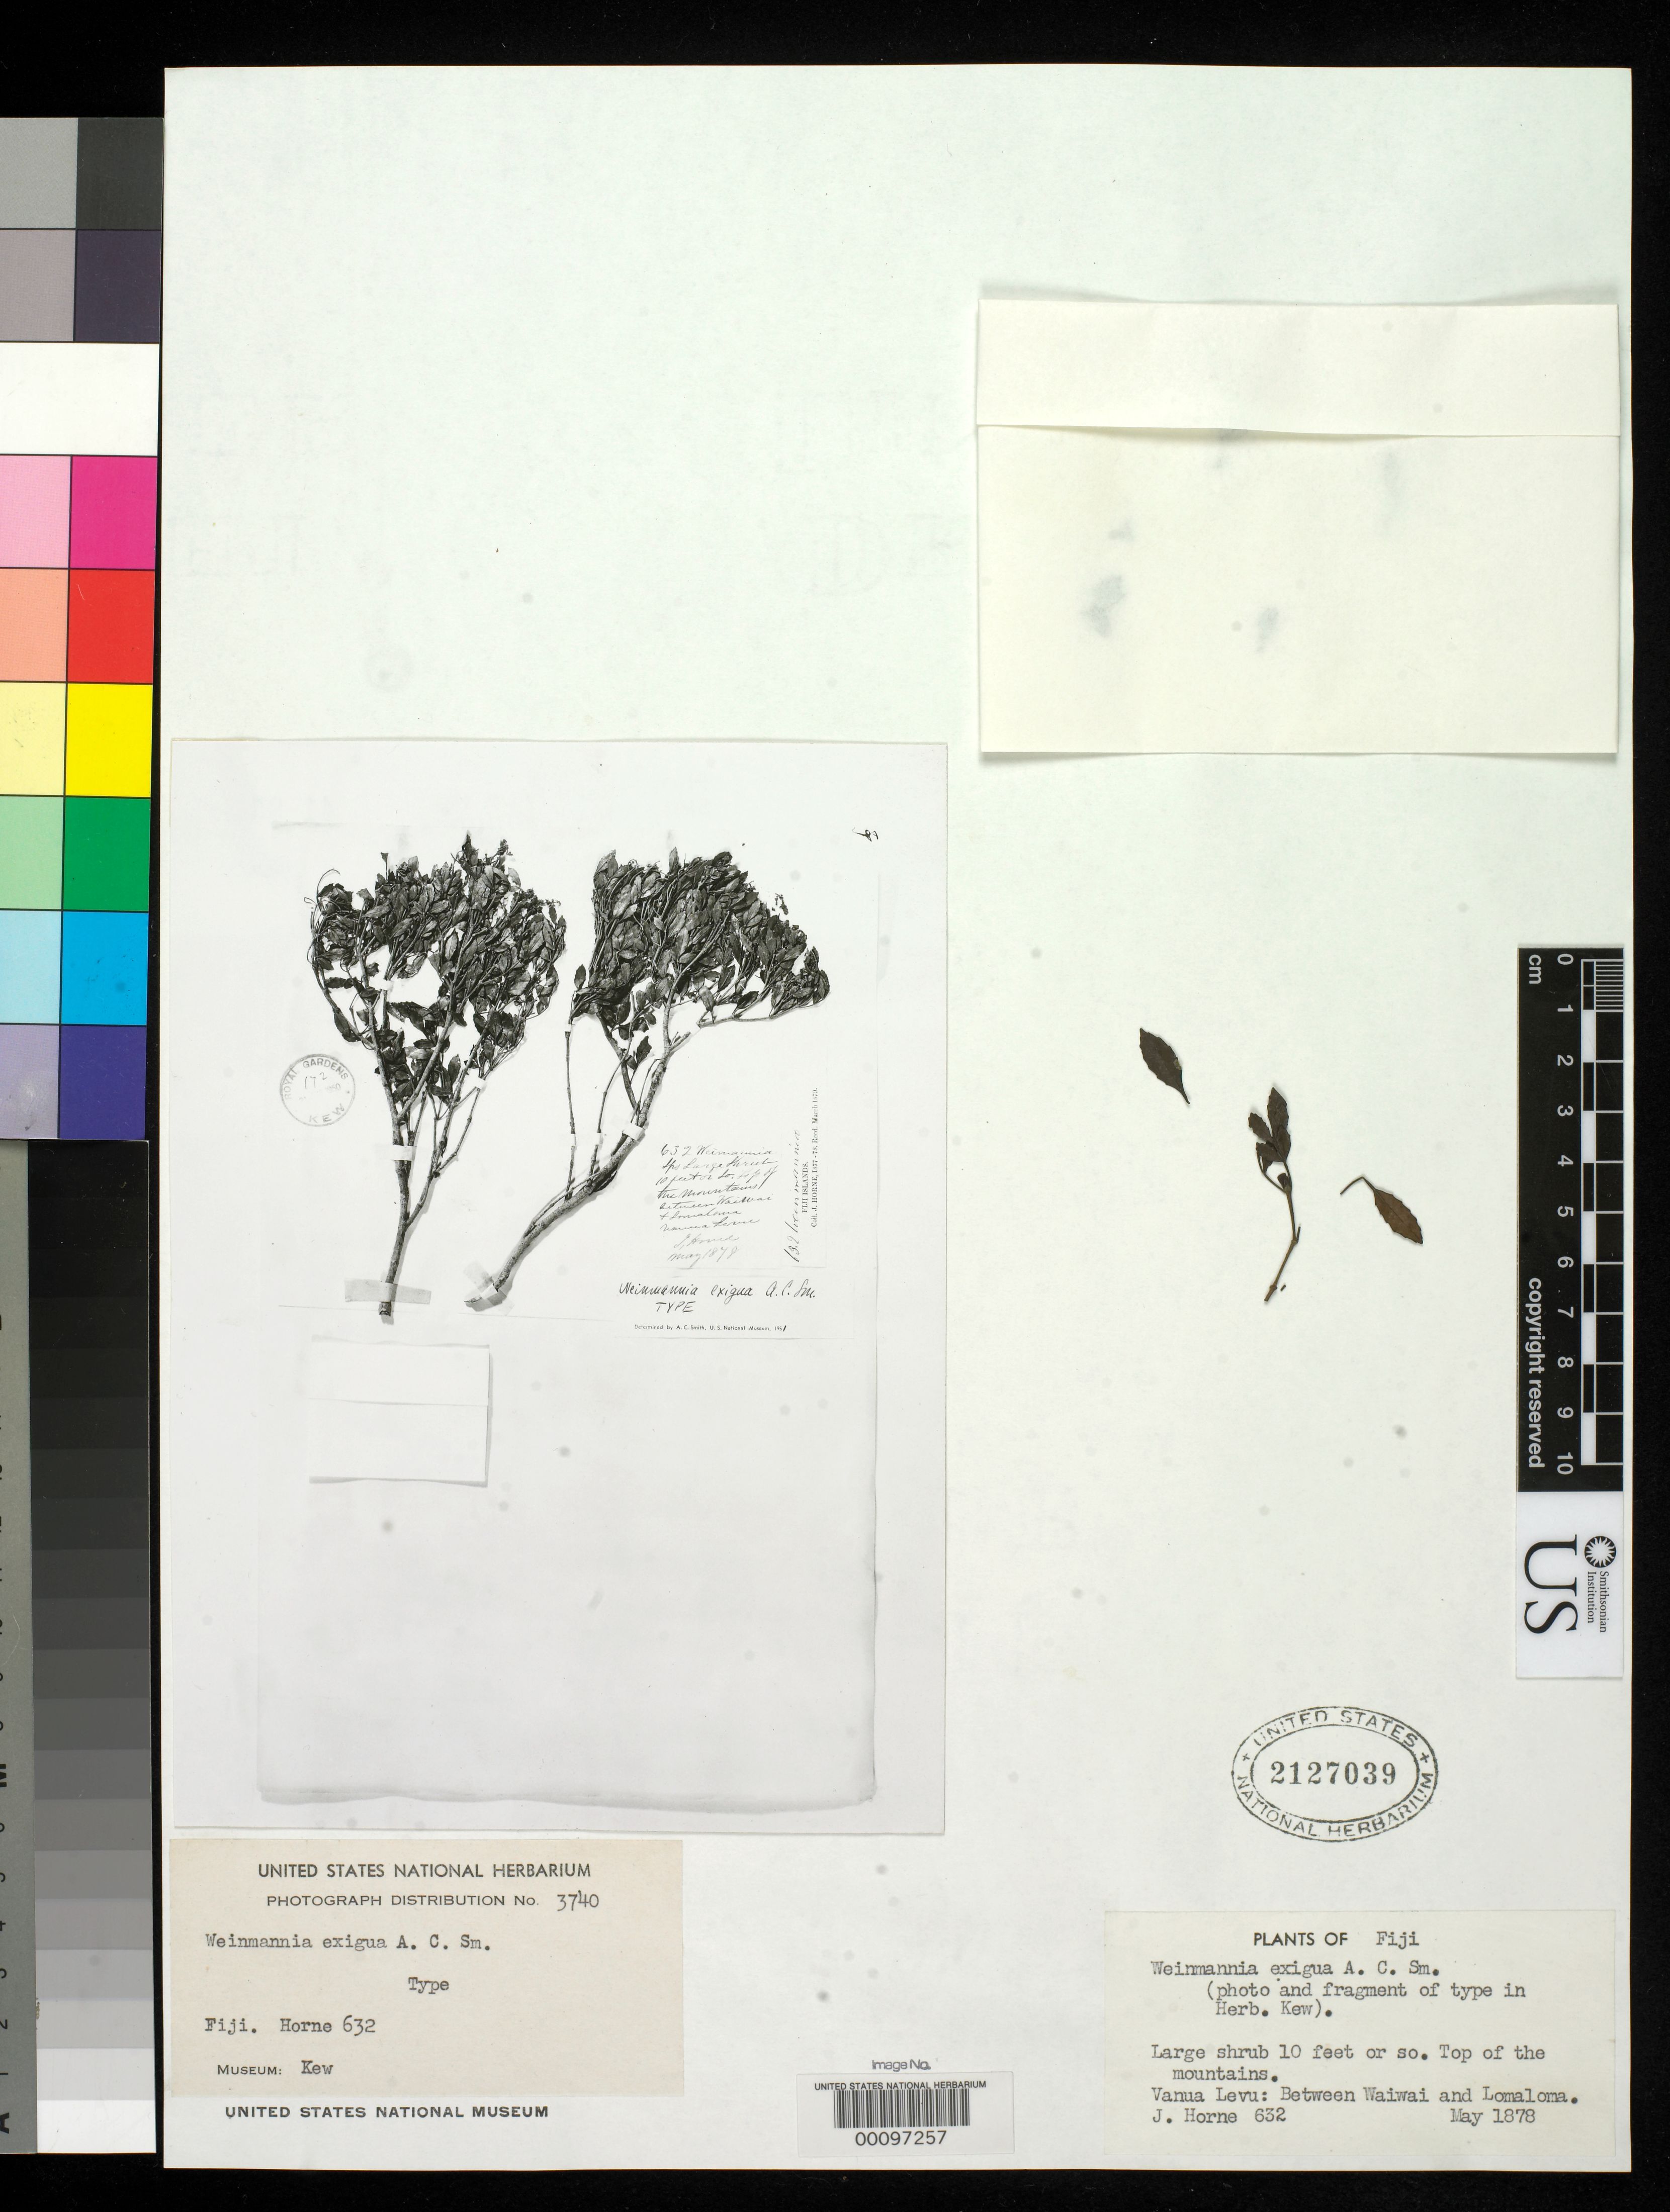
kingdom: Plantae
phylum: Tracheophyta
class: Magnoliopsida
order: Oxalidales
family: Cunoniaceae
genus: Weinmannia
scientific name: Weinmannia exigua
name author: A.C. Sm.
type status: Isotype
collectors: J. Horne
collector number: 632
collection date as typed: May 1878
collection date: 1878-05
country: Fiji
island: Vanua Levu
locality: Mountains between Waiwai and Lomaloma. [Vanua Levu Group]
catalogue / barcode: US 2127039